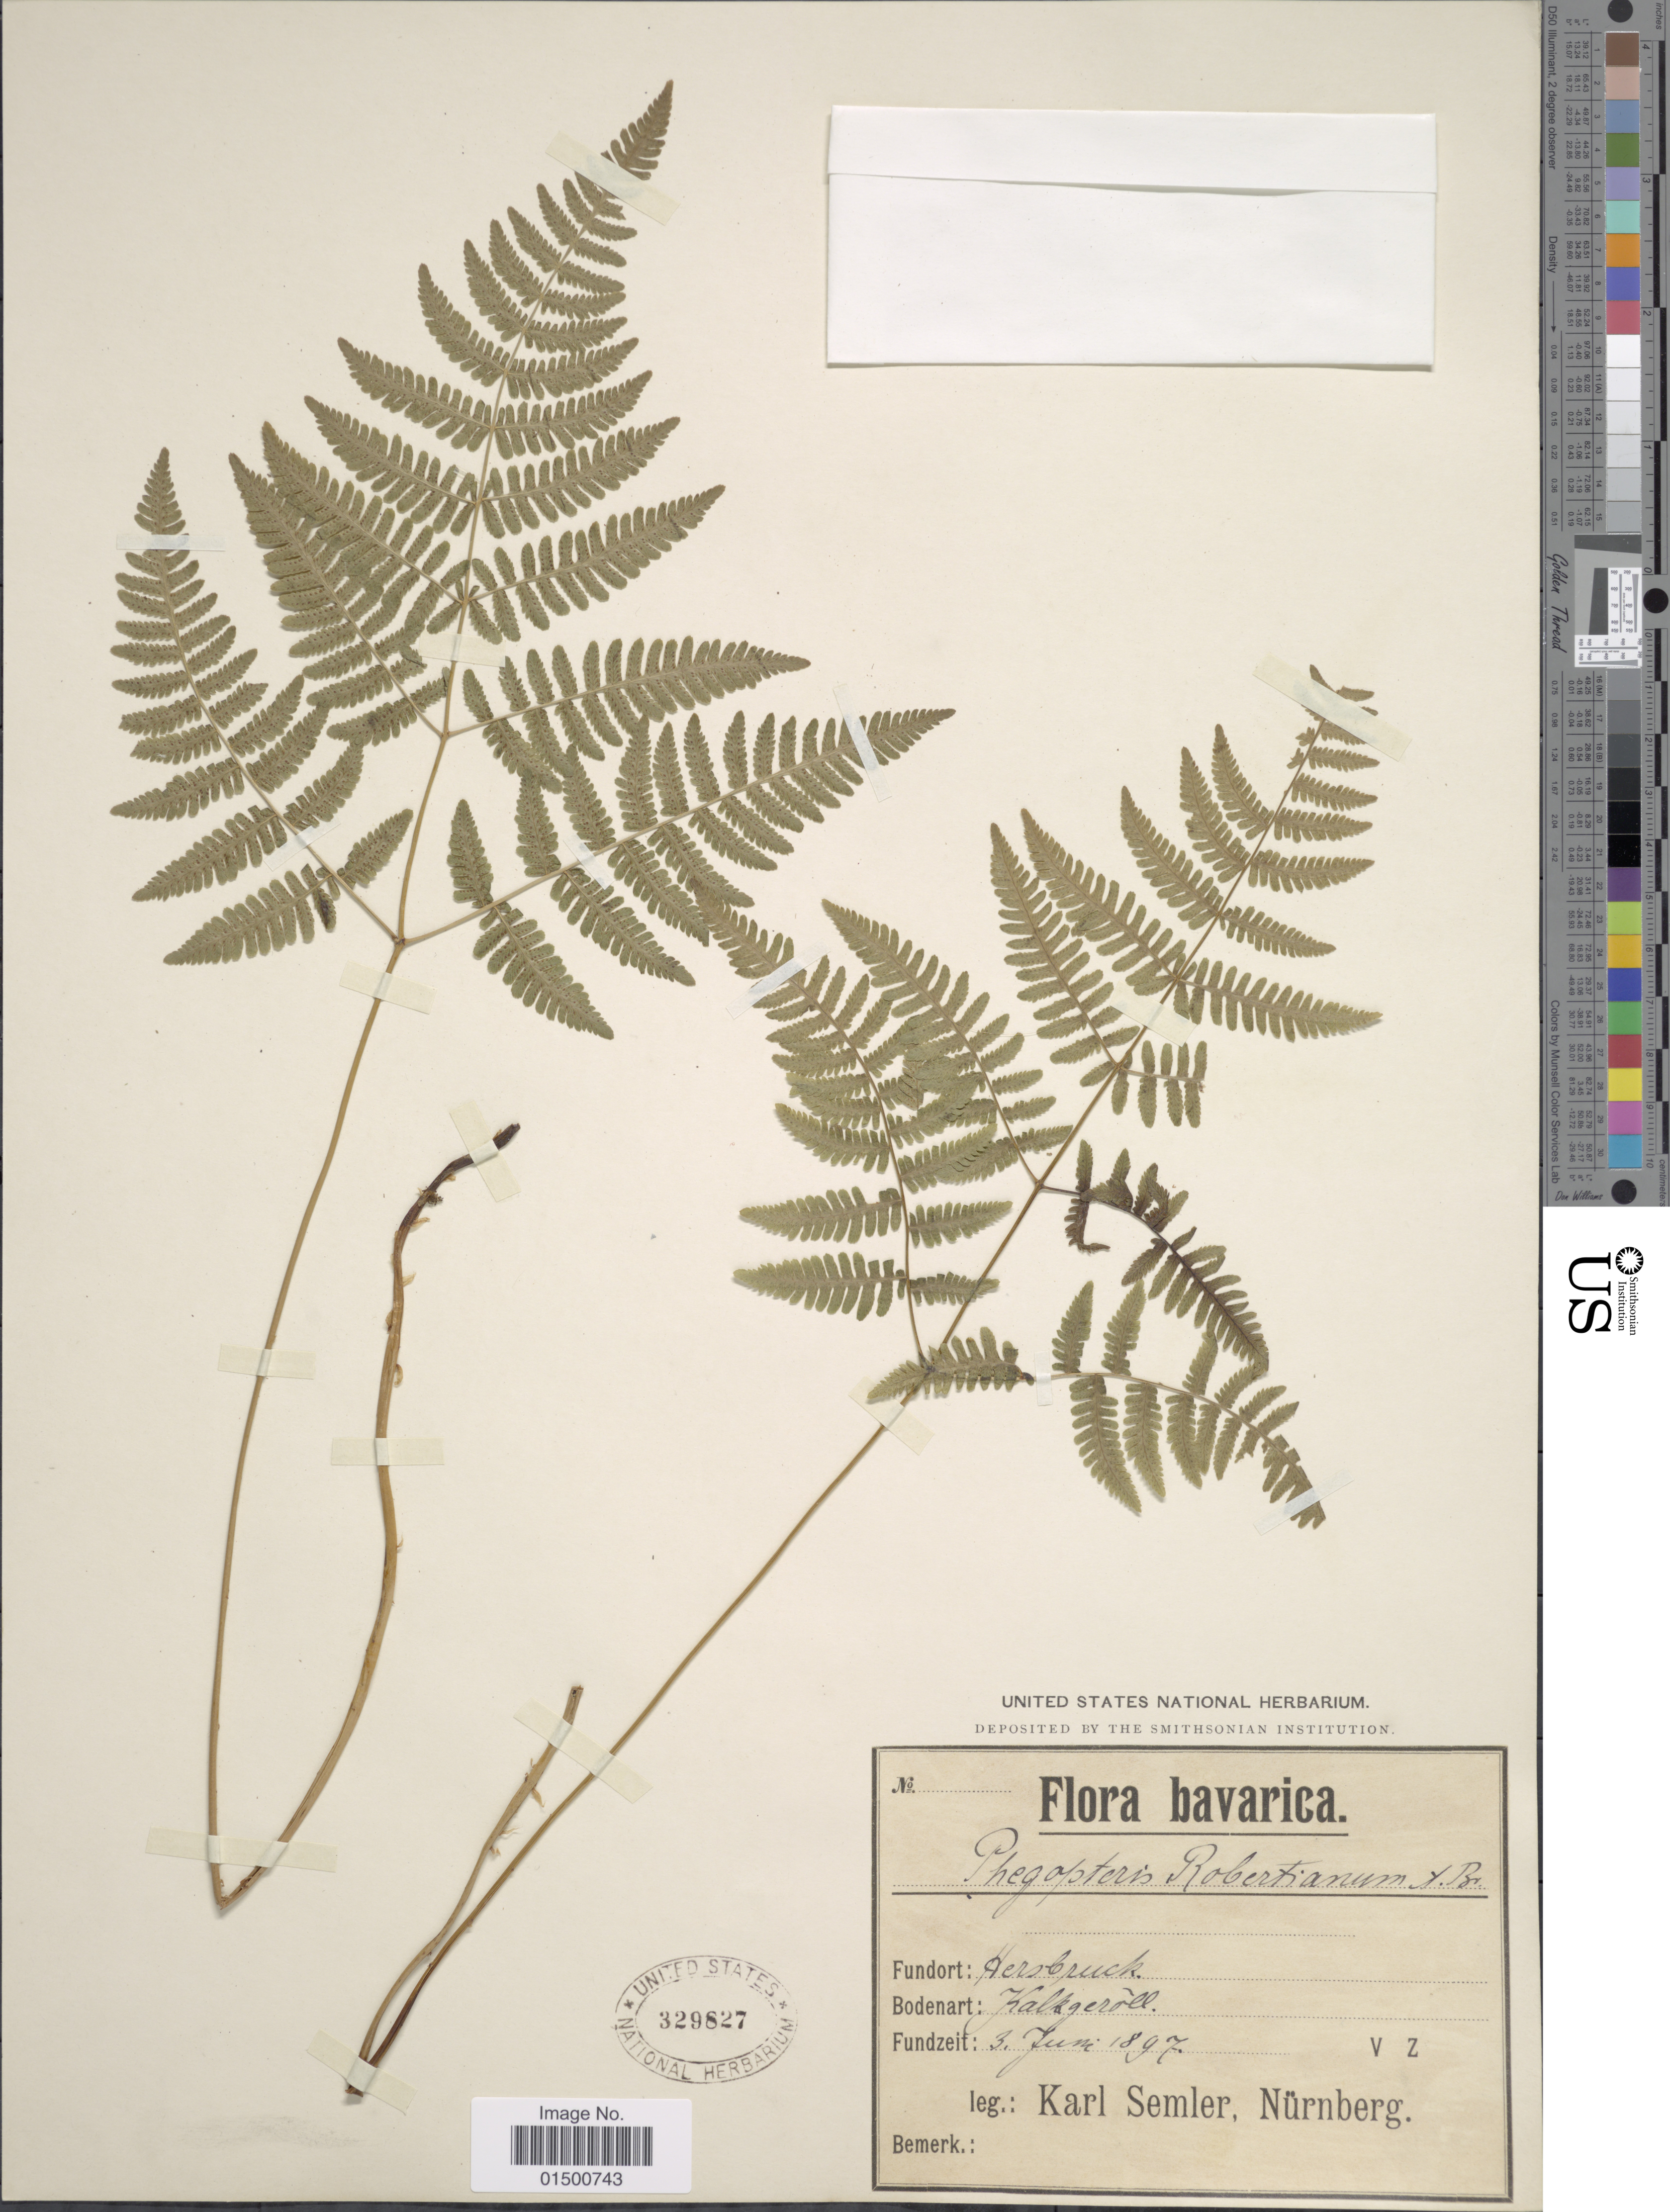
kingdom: Plantae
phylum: Tracheophyta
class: Polypodiopsida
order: Polypodiales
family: Cystopteridaceae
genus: Gymnocarpium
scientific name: Gymnocarpium robertianum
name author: (Hoffm.) Newman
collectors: K. Semler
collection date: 1897-06-03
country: Germany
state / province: Bayern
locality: Bavarica, Hersbruck [interpreted]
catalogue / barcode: US 329827